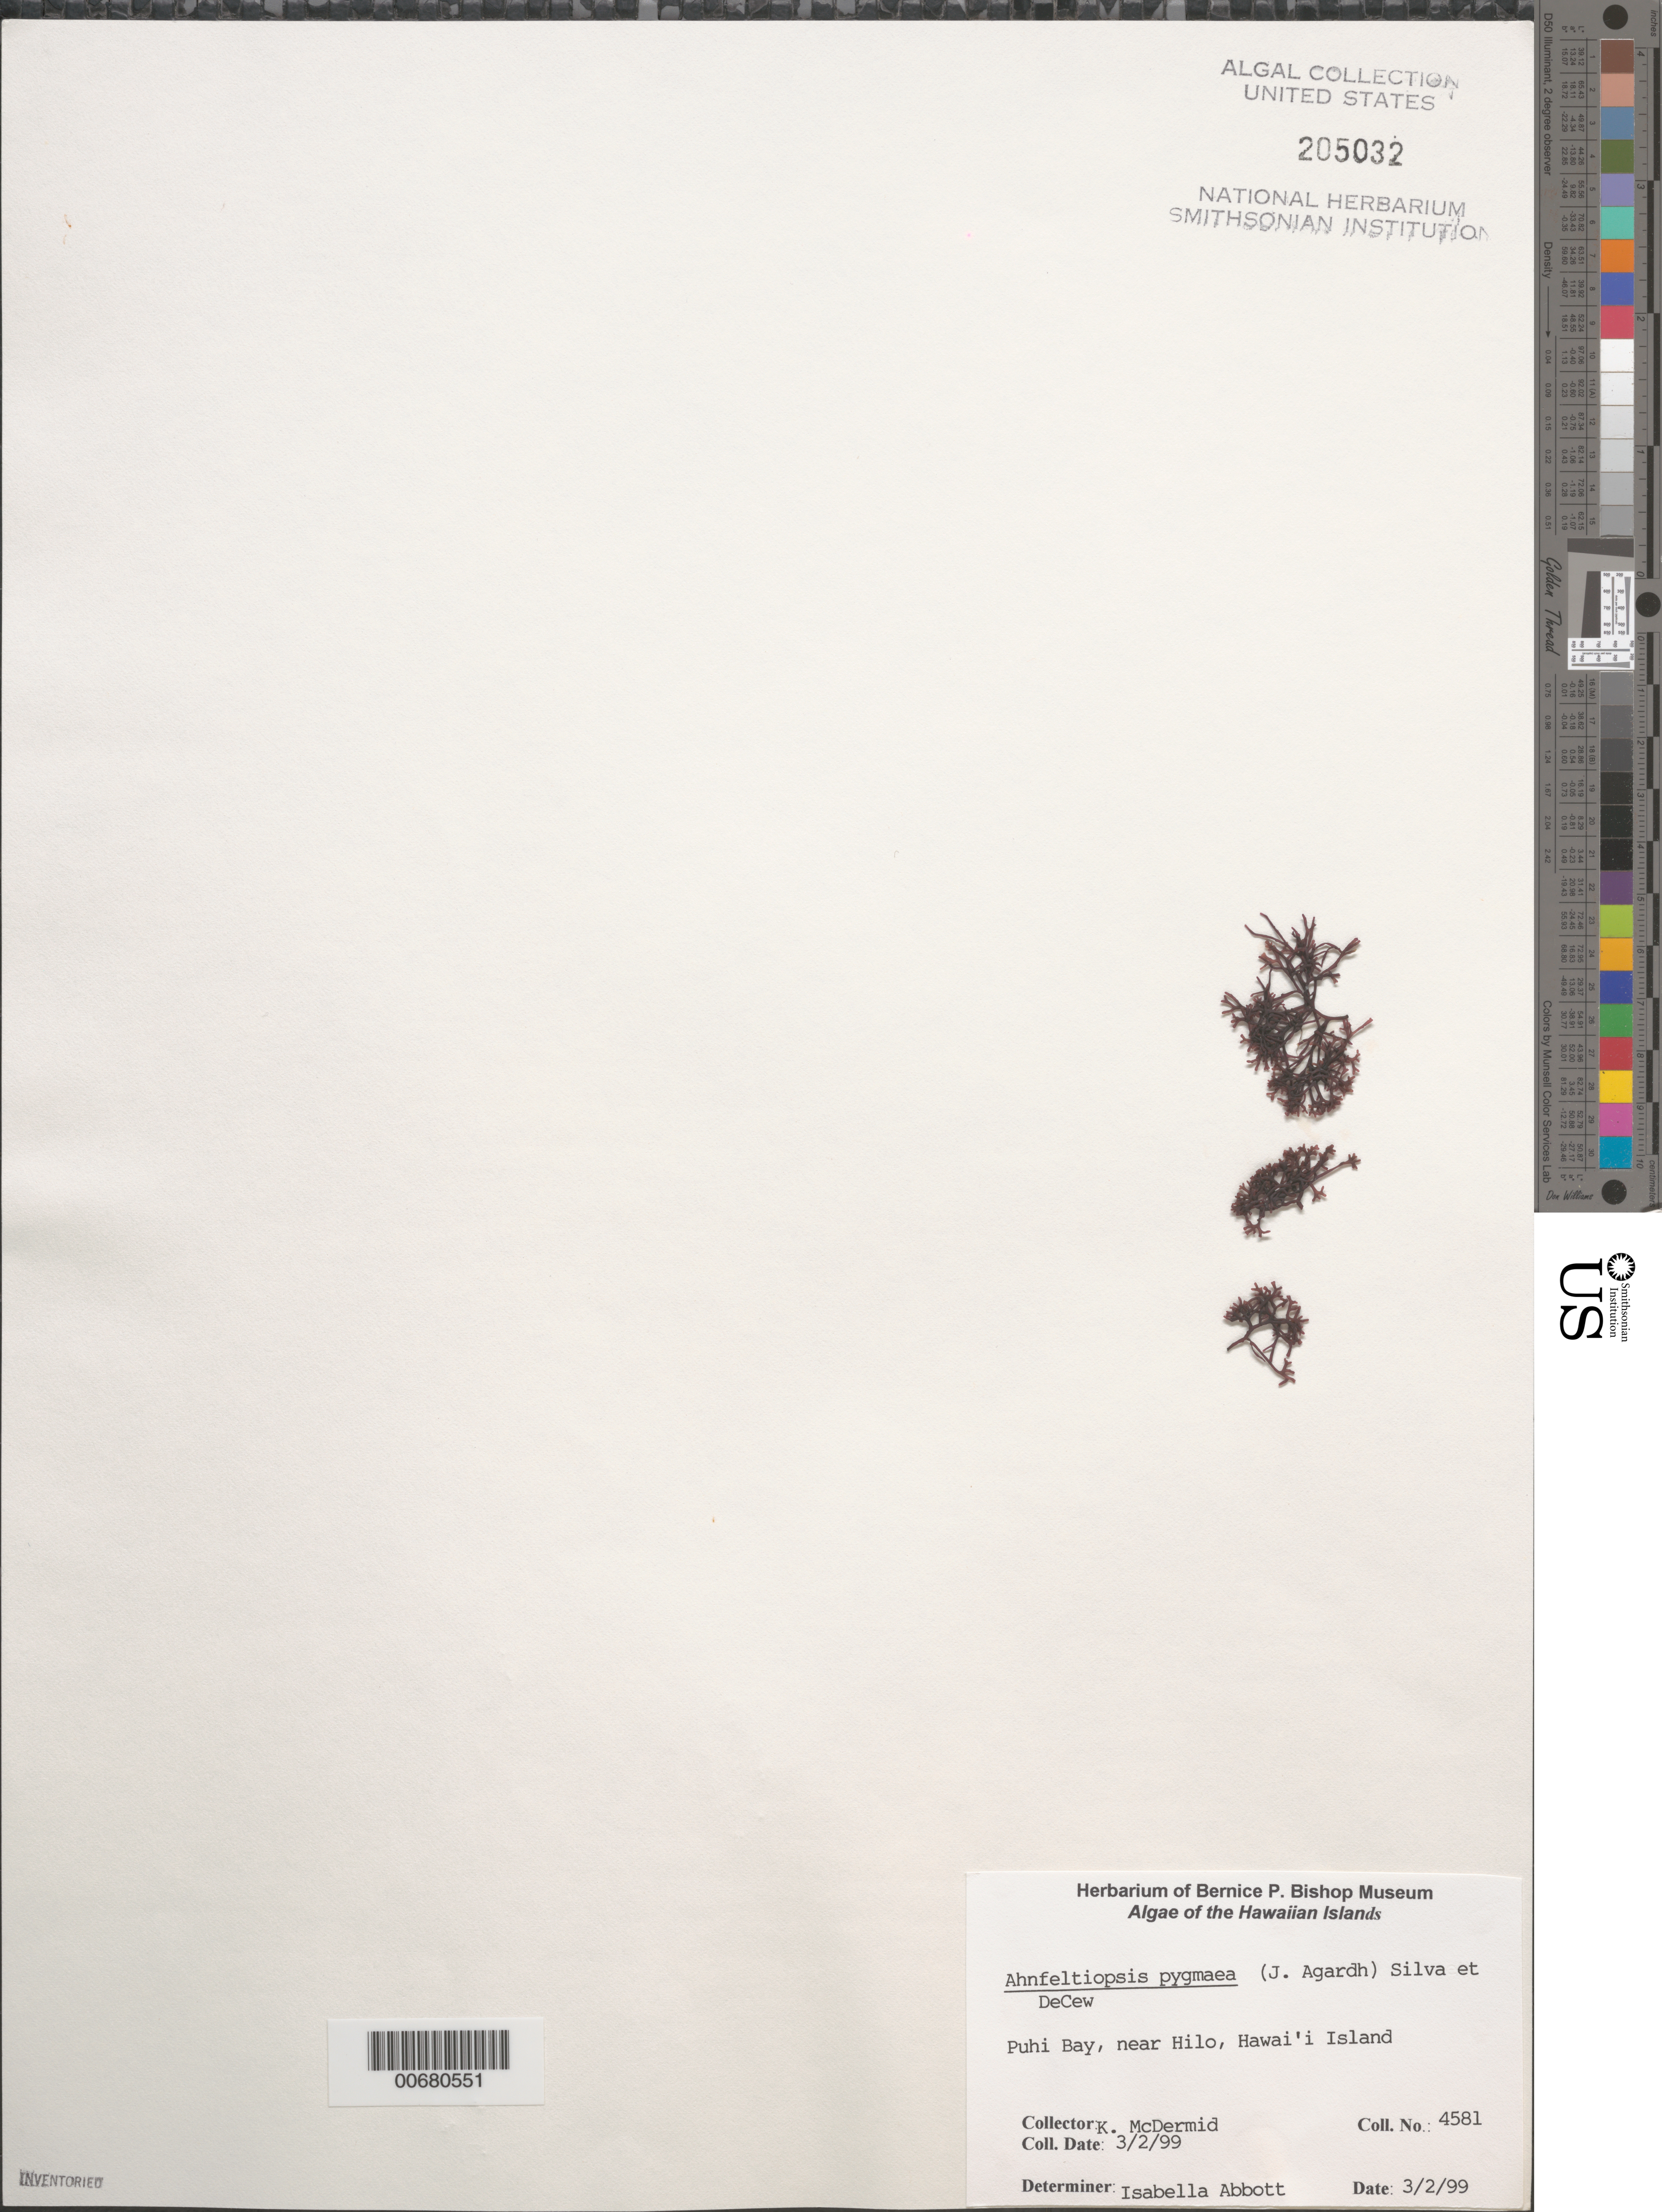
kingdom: Plantae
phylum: Rhodophyta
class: Florideophyceae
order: Gigartinales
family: Phyllophoraceae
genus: Ahnfeltiopsis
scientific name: Ahnfeltiopsis pygmaea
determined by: Abbott, Isabella A.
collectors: K. McDermid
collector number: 4581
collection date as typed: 02 Mar 1999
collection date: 1999-03-02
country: United States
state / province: Hawaii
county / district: Hawaii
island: Hawaii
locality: Puhi Bay near Hilo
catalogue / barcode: US 205032